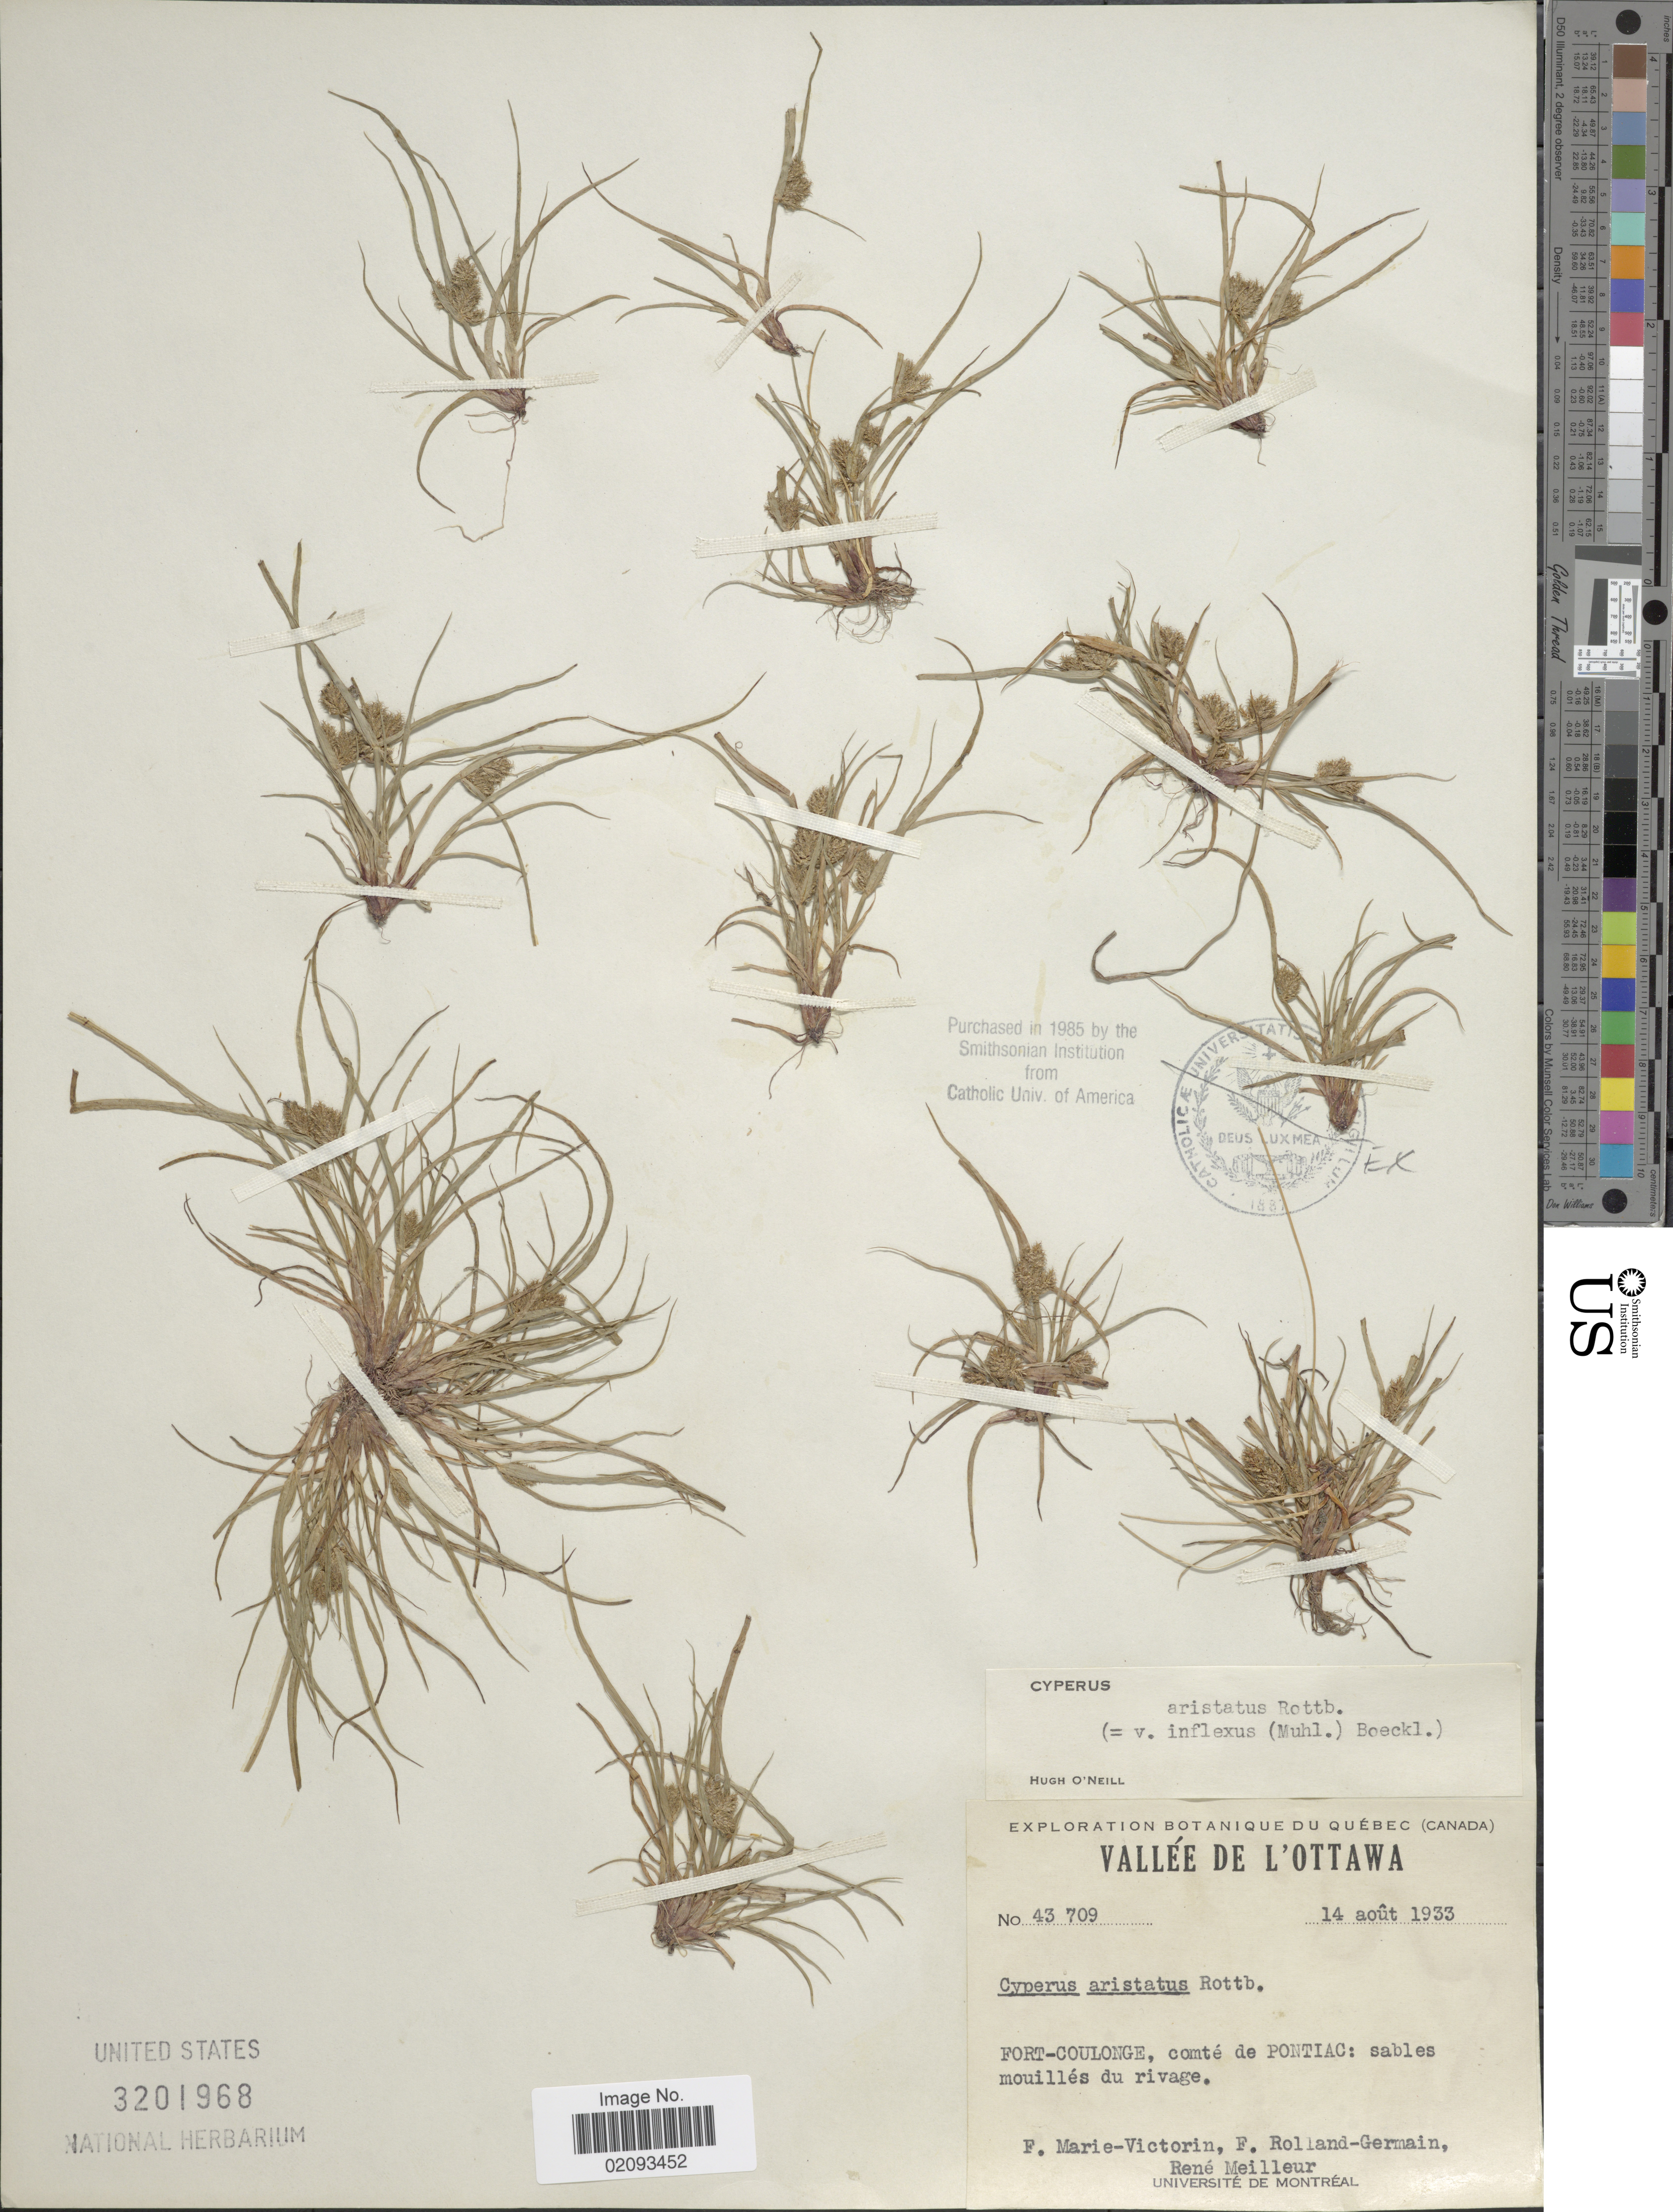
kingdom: Plantae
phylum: Tracheophyta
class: Liliopsida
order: Poales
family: Cyperaceae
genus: Cyperus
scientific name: Cyperus squarrosus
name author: L.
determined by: Strong, Mark T., (BOT), Smithsonian Institution - National Museum of Natural History (UNITED STATES)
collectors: F. Marie-Victorin, Rolland-Germain & R. Meilleur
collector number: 43709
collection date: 1933-08-14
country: Canada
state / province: Quebec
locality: Vallee de l'Ottawa, Fort-Coulonge, comte de Pontiac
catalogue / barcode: US 3201968